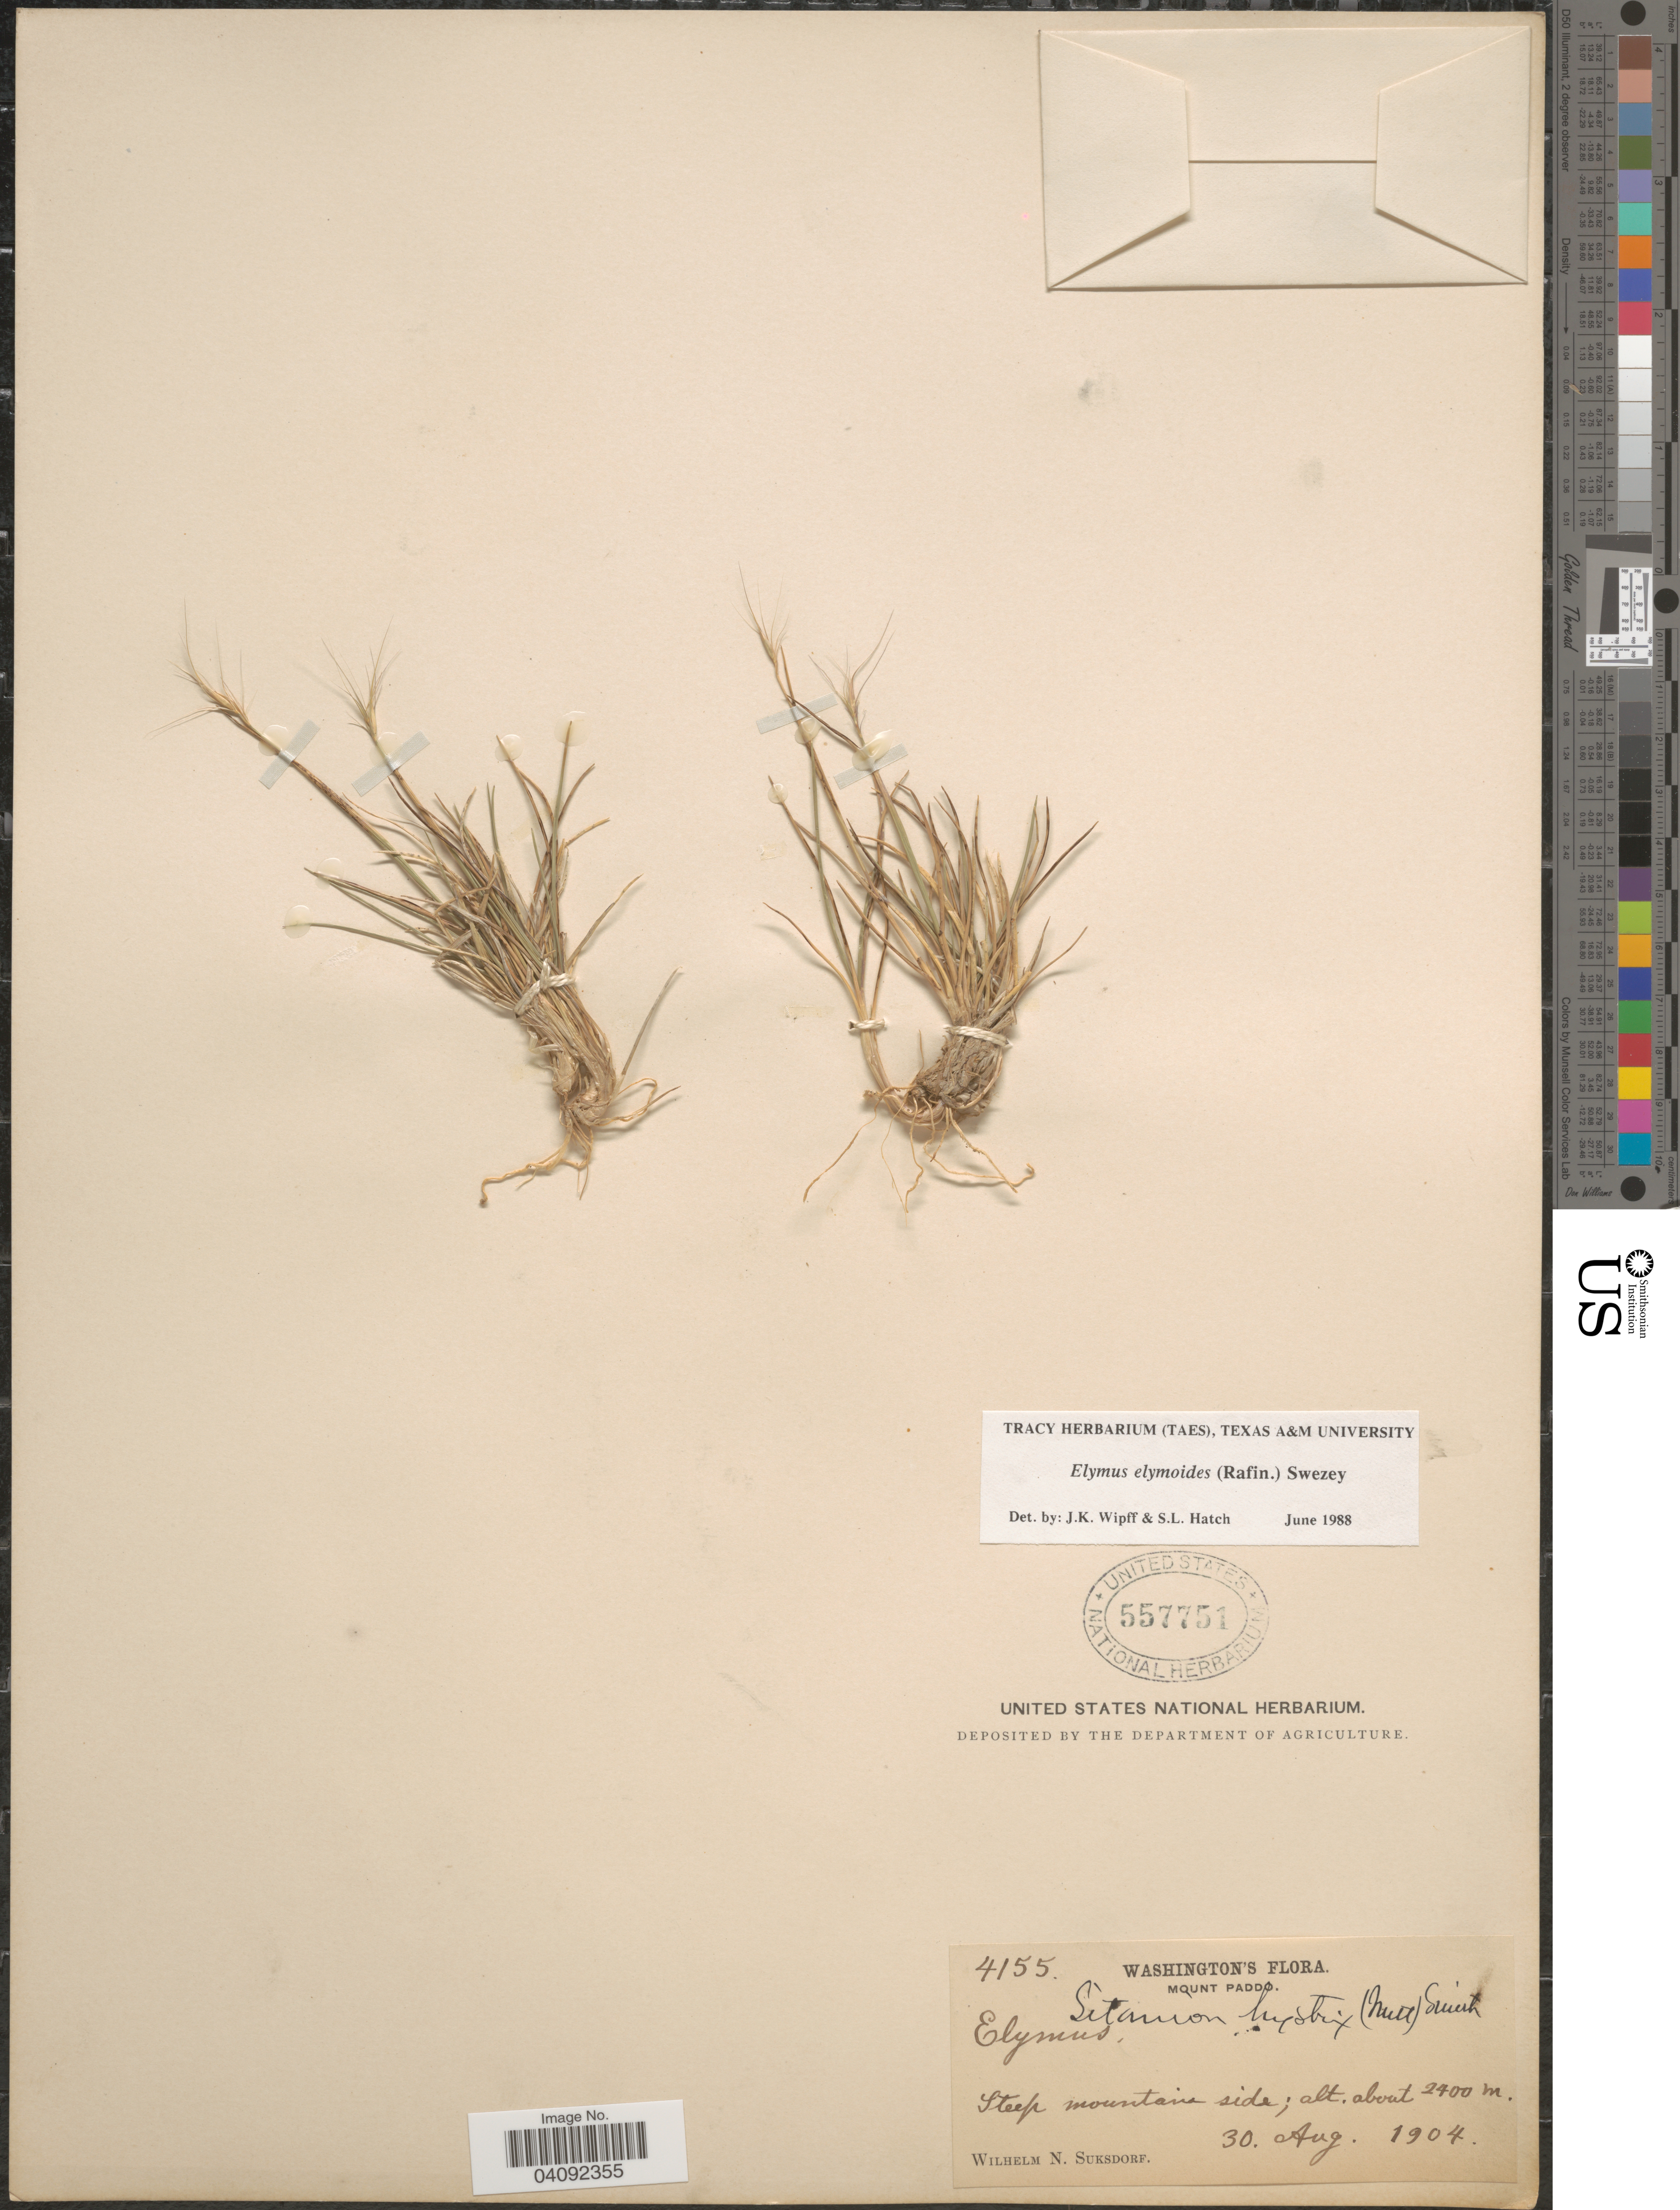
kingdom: Plantae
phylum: Tracheophyta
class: Liliopsida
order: Poales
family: Poaceae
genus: Elymus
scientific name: Elymus elymoides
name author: (Raf.) Swezey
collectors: W. N. Suksdorf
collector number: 4155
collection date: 1904-08-30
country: United States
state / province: Washington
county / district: Skamania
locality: Mount Paddo. Steep mountain side.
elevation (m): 2400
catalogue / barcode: US 557751